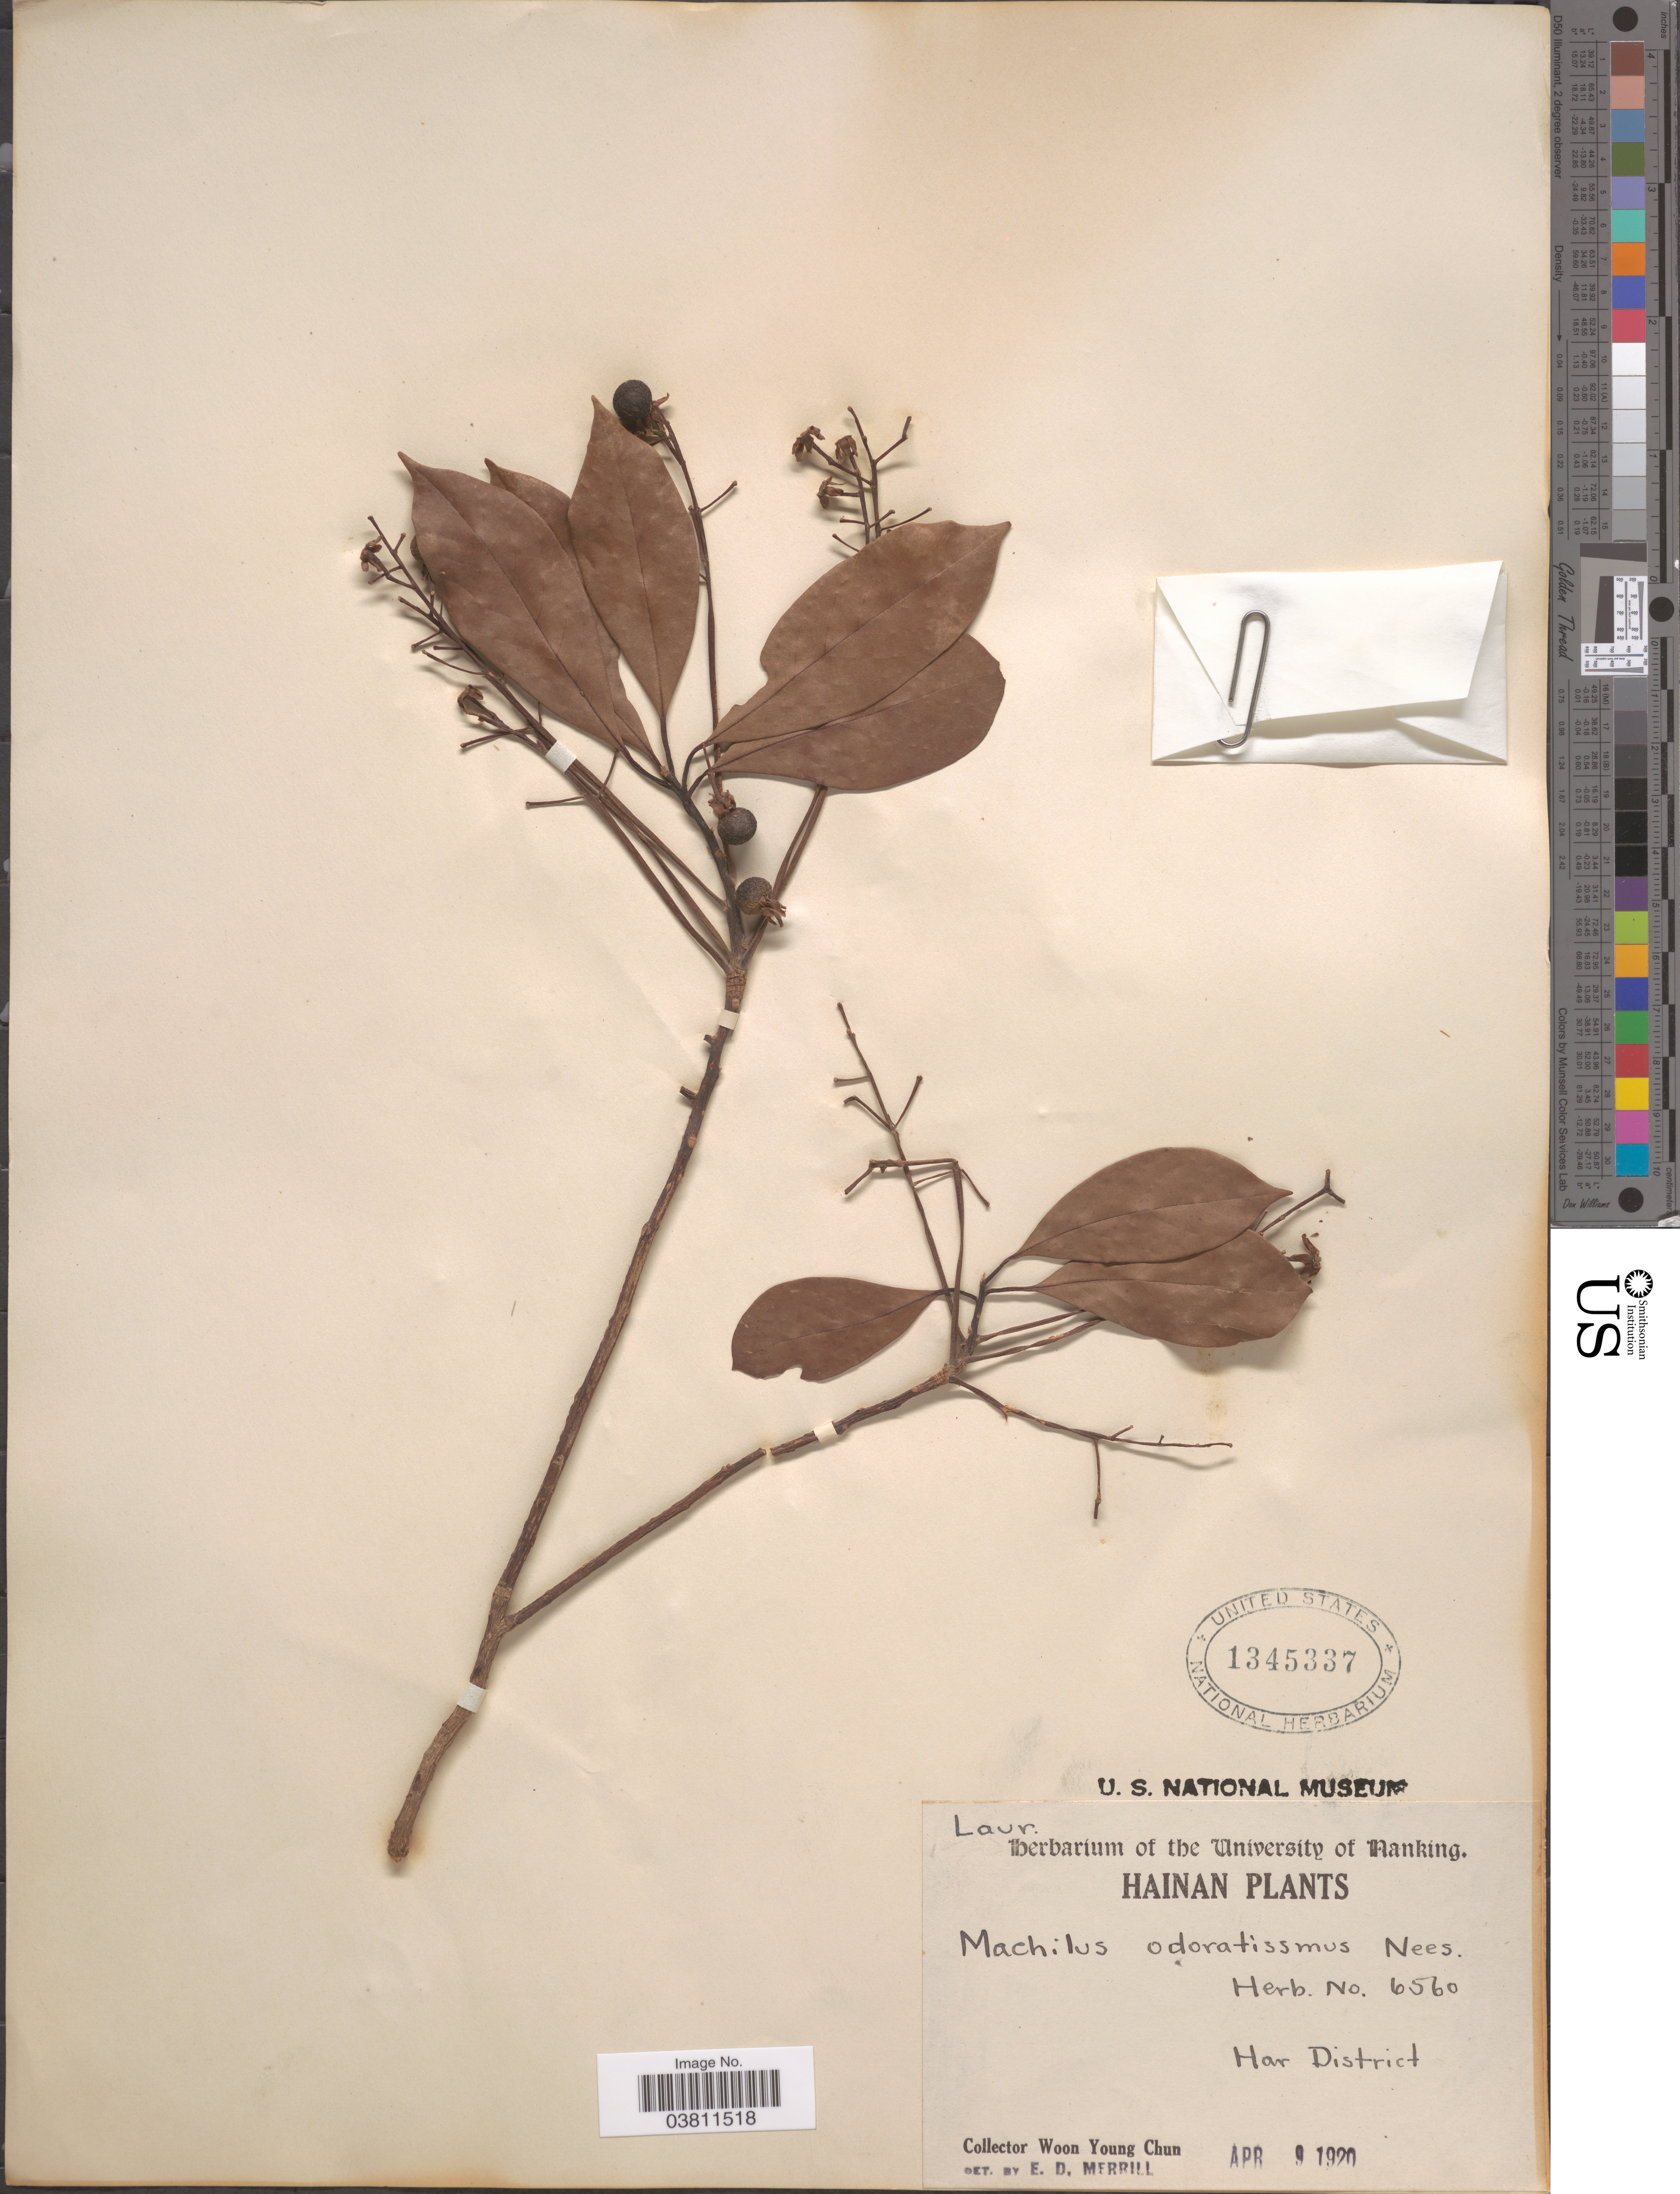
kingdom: Plantae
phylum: Tracheophyta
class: Magnoliopsida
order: Laurales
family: Lauraceae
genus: Persea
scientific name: Persea odoratissima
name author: (Nees) Kosterm.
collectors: W. Y. Chun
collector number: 6560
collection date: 1920-04-09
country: China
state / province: Hainan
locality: Har District.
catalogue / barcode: US 1345337